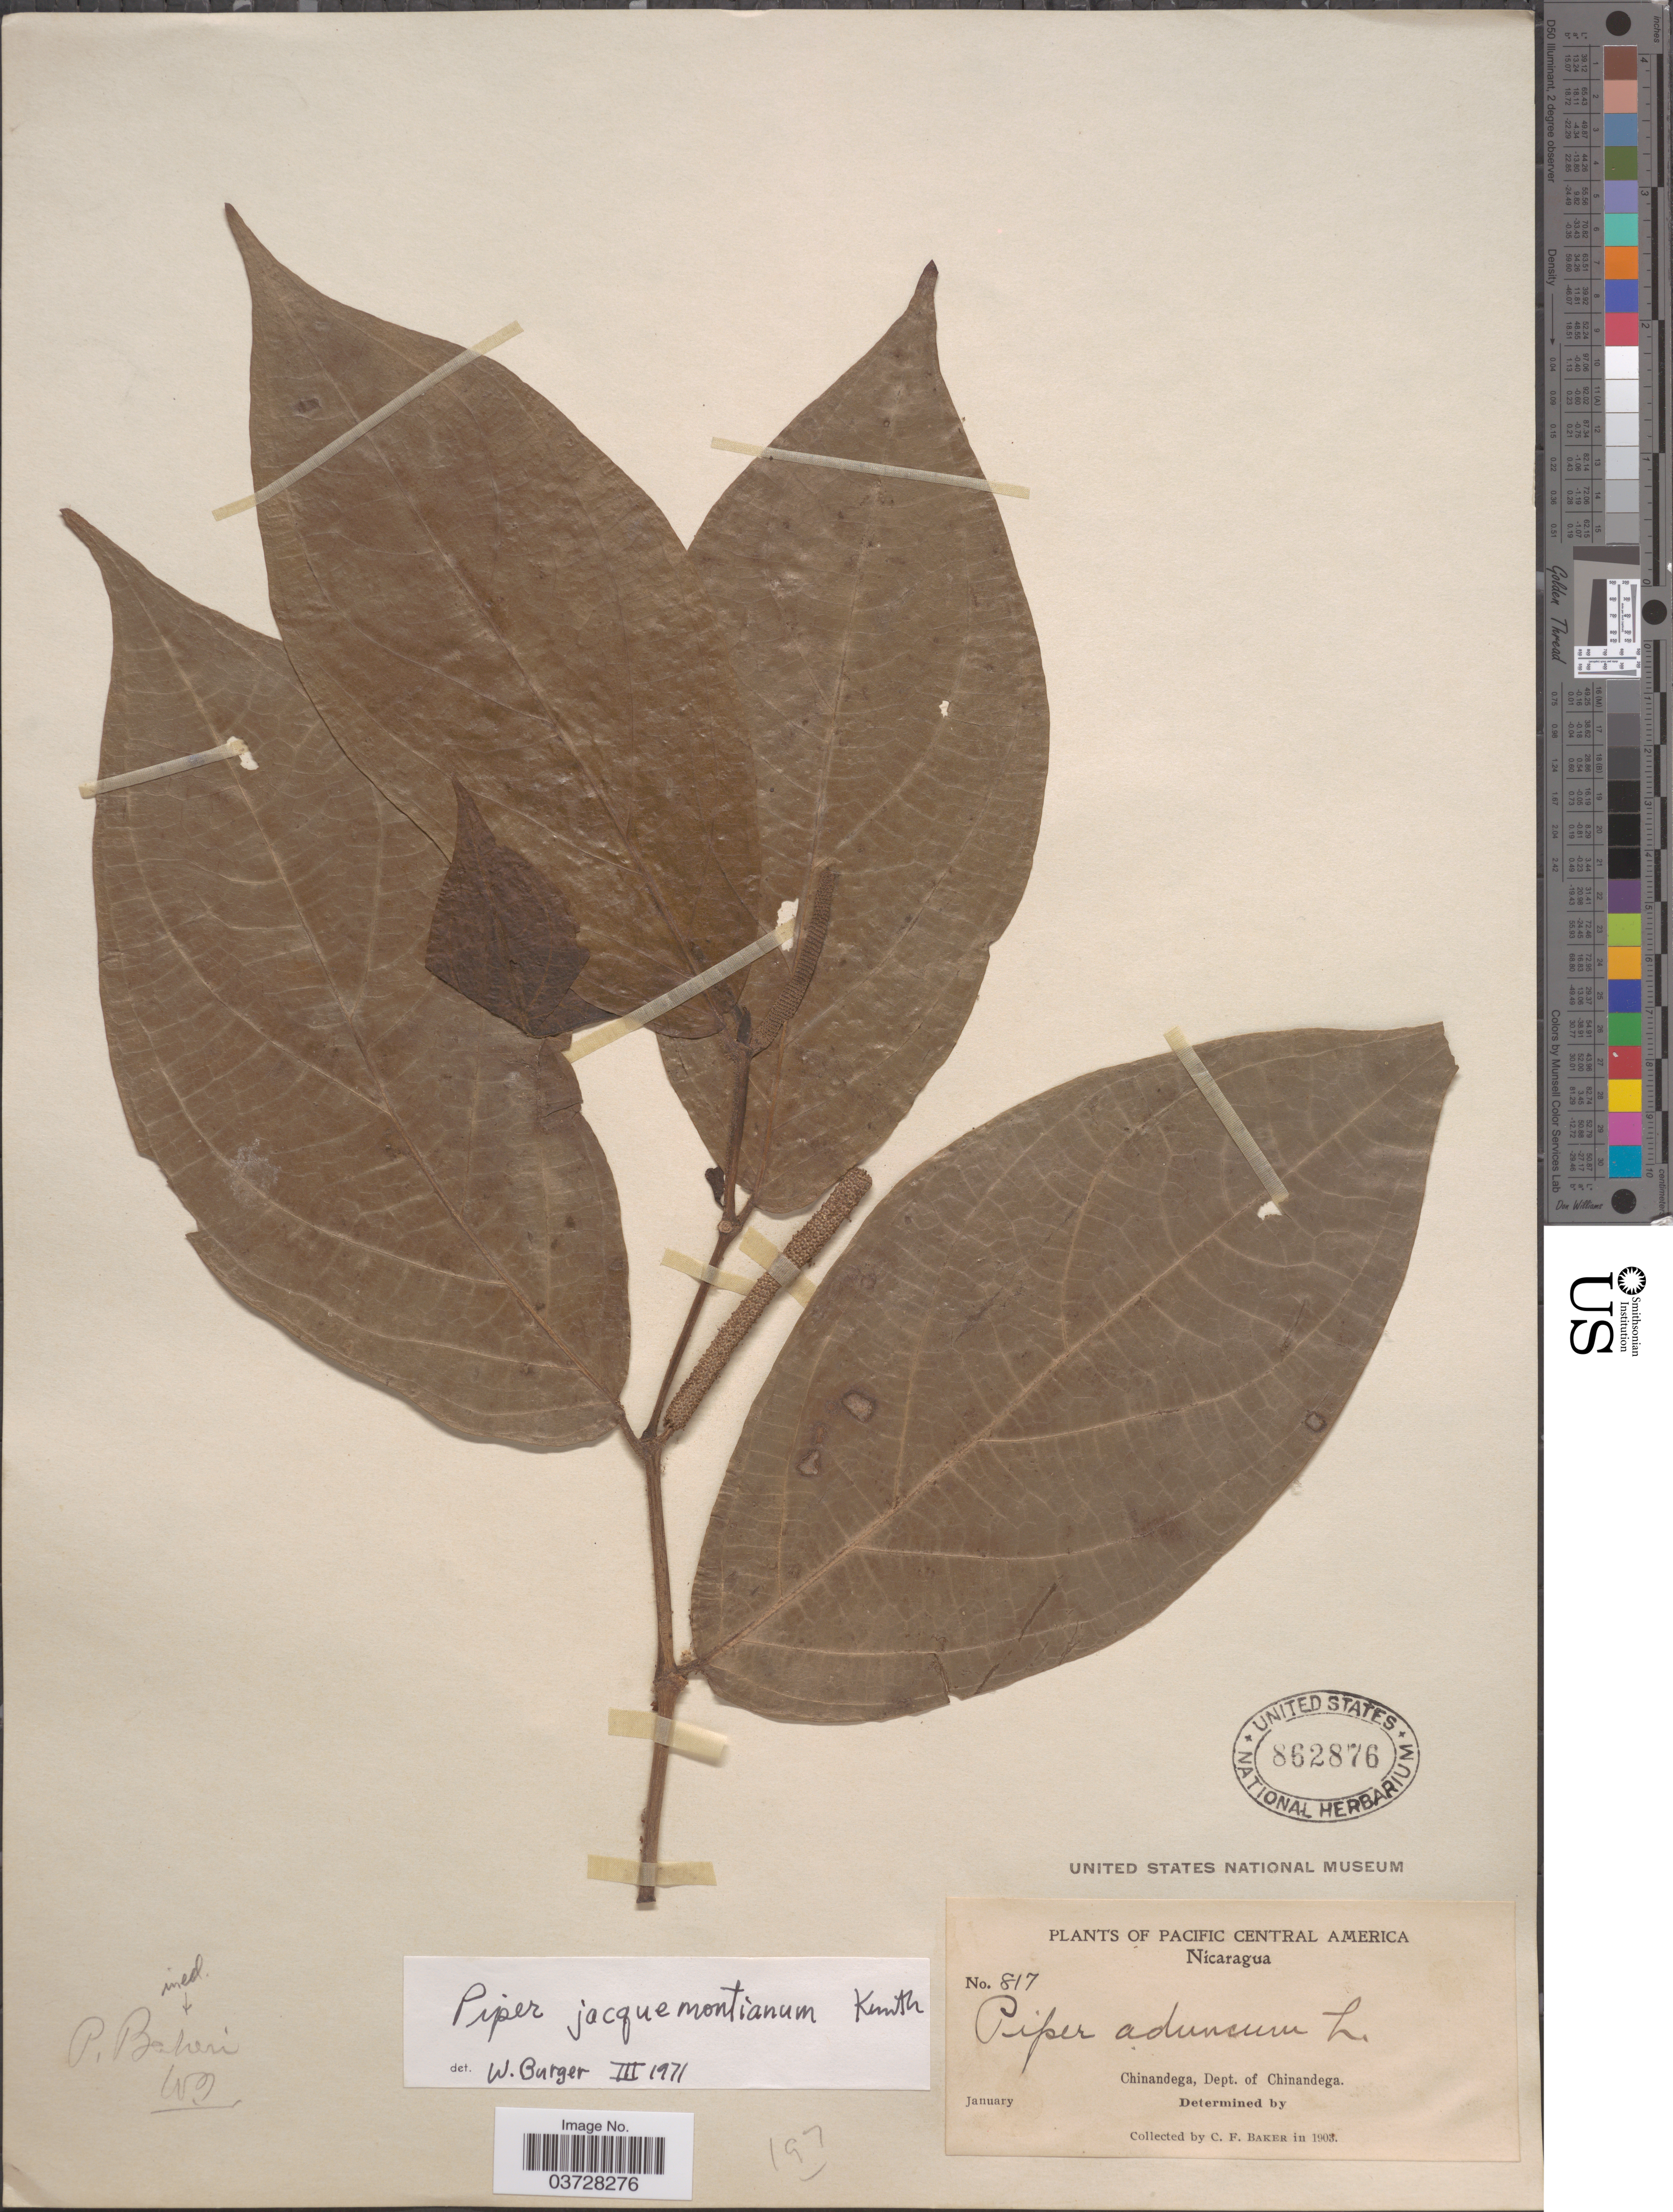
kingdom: Plantae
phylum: Tracheophyta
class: Magnoliopsida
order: Piperales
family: Piperaceae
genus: Piper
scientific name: Piper jacquemontianum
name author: Kunth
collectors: C. F. Baker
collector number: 817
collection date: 1903-01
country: Nicaragua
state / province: Chinandega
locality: Pacific Central America. Dept. of Chinandega.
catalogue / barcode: US 862876